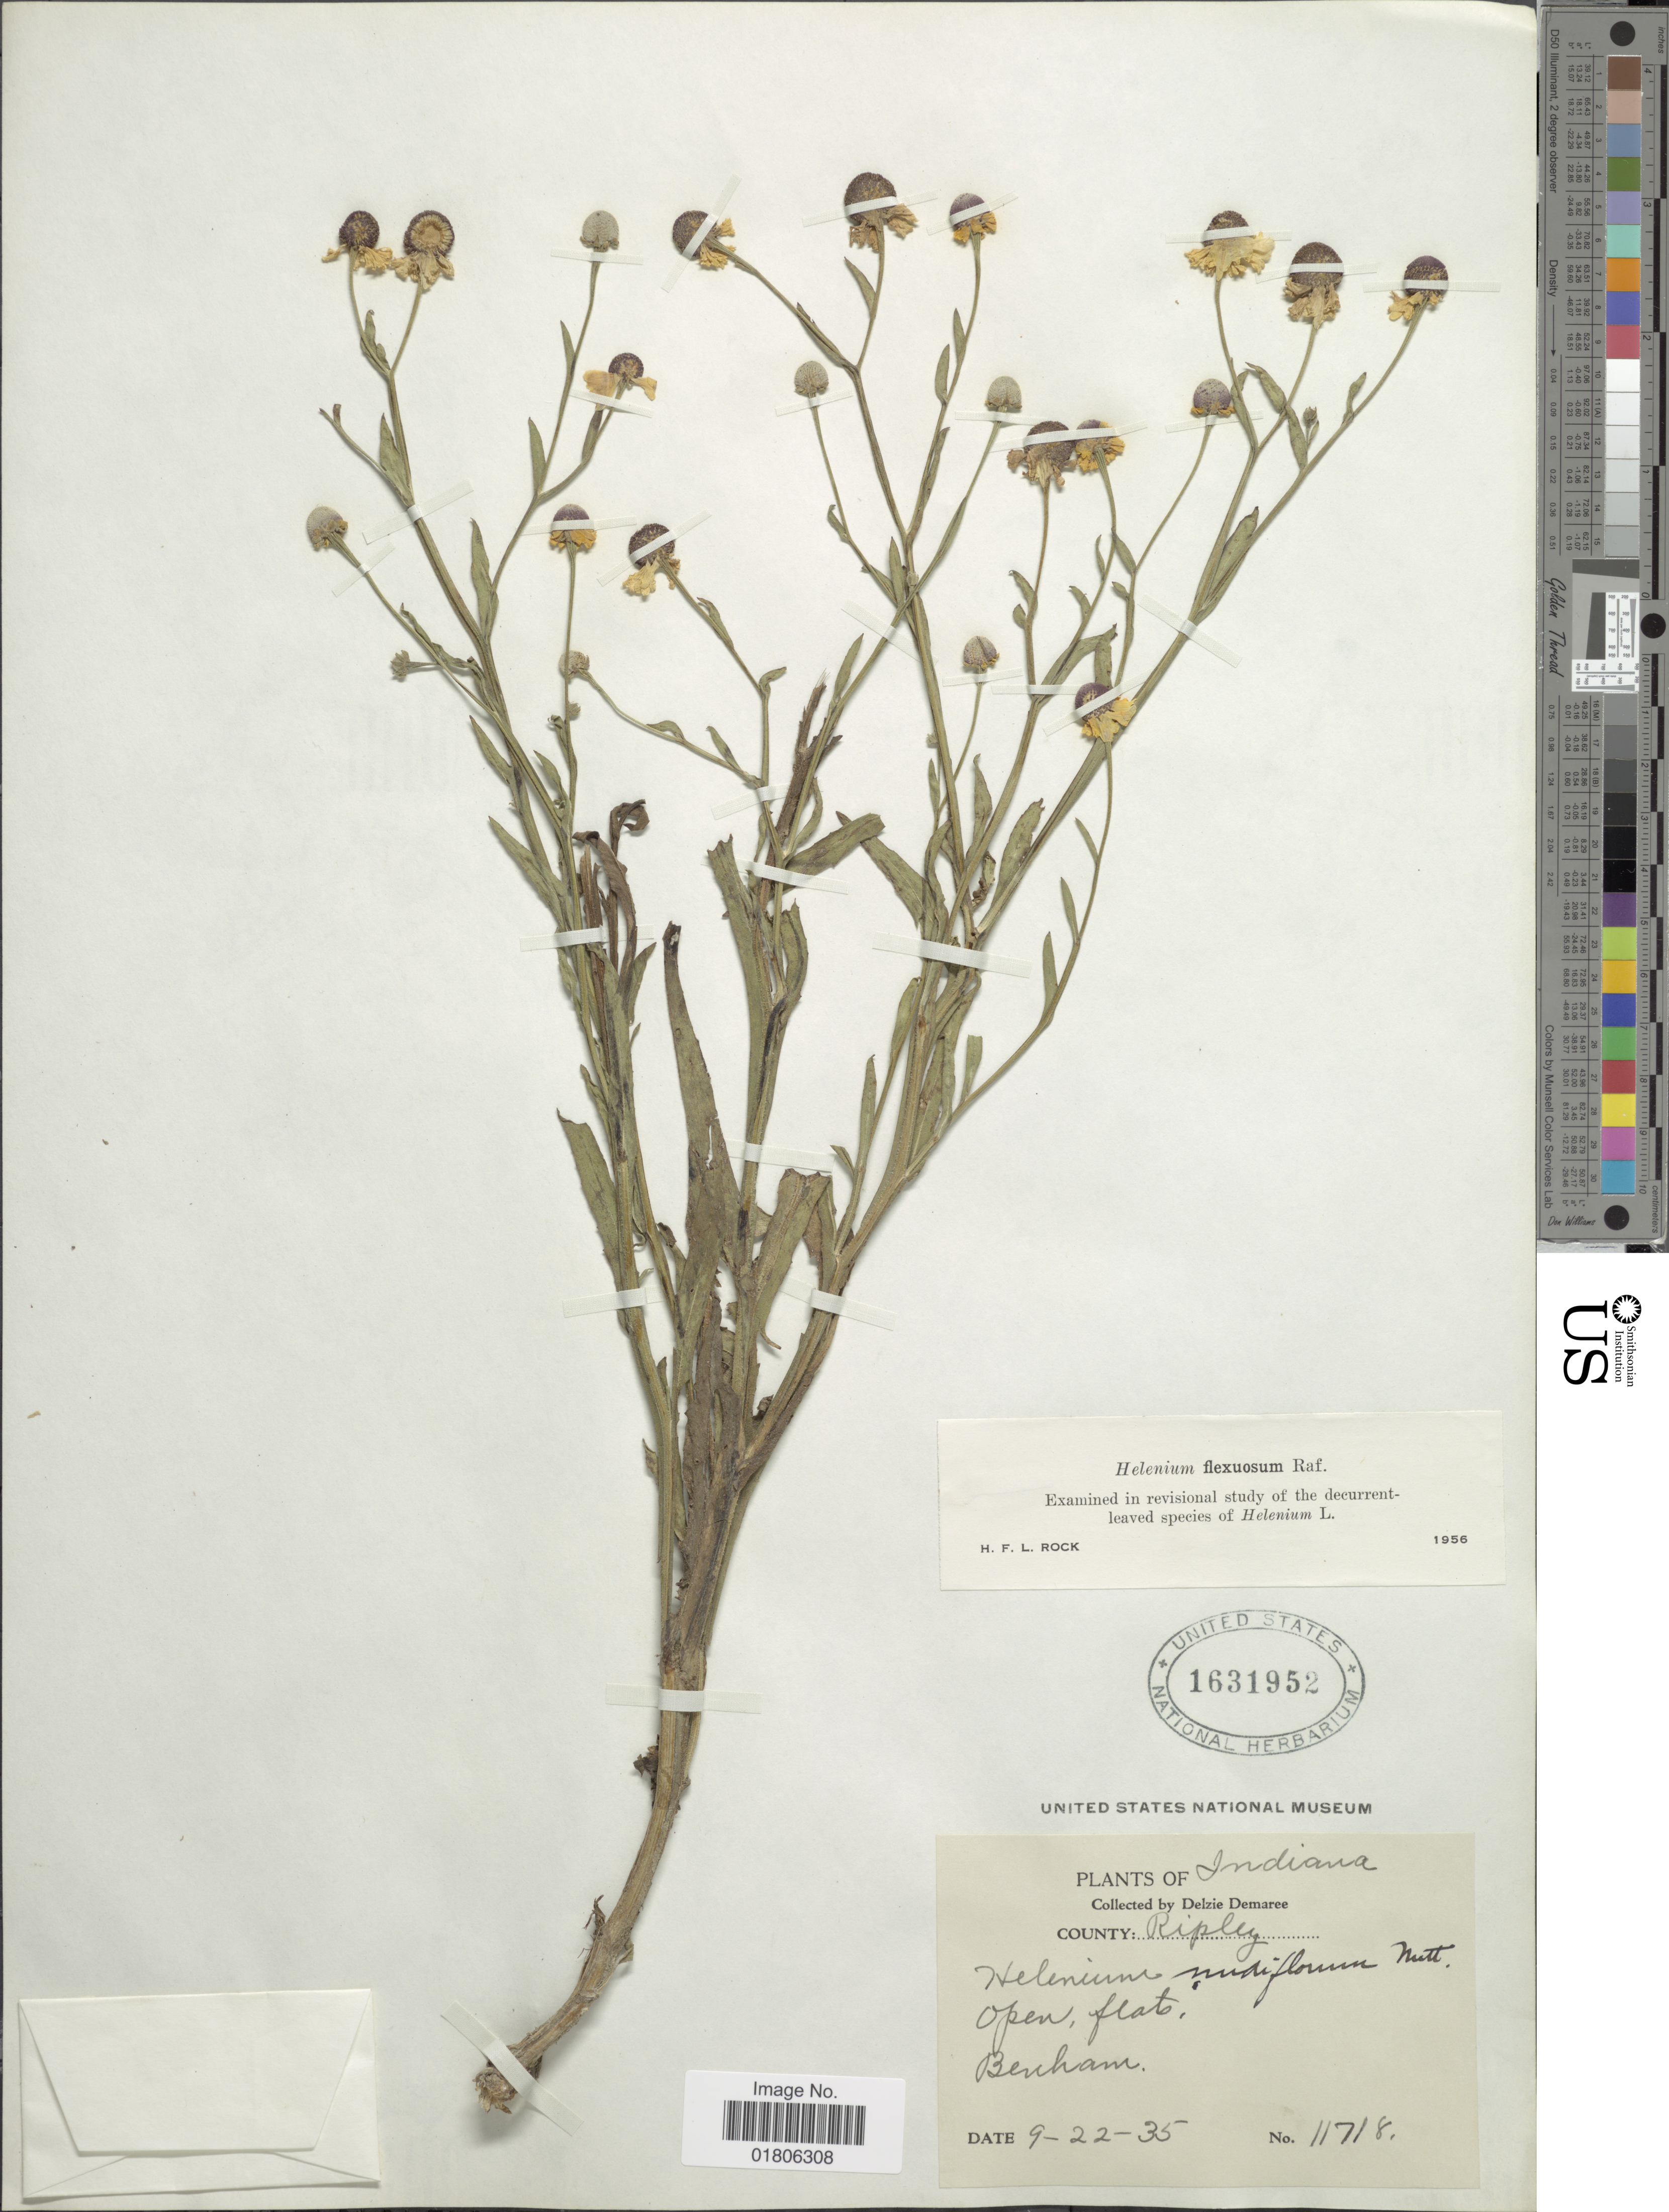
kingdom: Plantae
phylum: Tracheophyta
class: Magnoliopsida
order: Asterales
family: Asteraceae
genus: Helenium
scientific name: Helenium flexuosum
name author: Raf.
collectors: D. Demaree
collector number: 11718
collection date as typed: Transcribed d/m/y: 22/9/35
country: United States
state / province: Indiana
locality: Bencham. County Ripley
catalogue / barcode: US 1631952